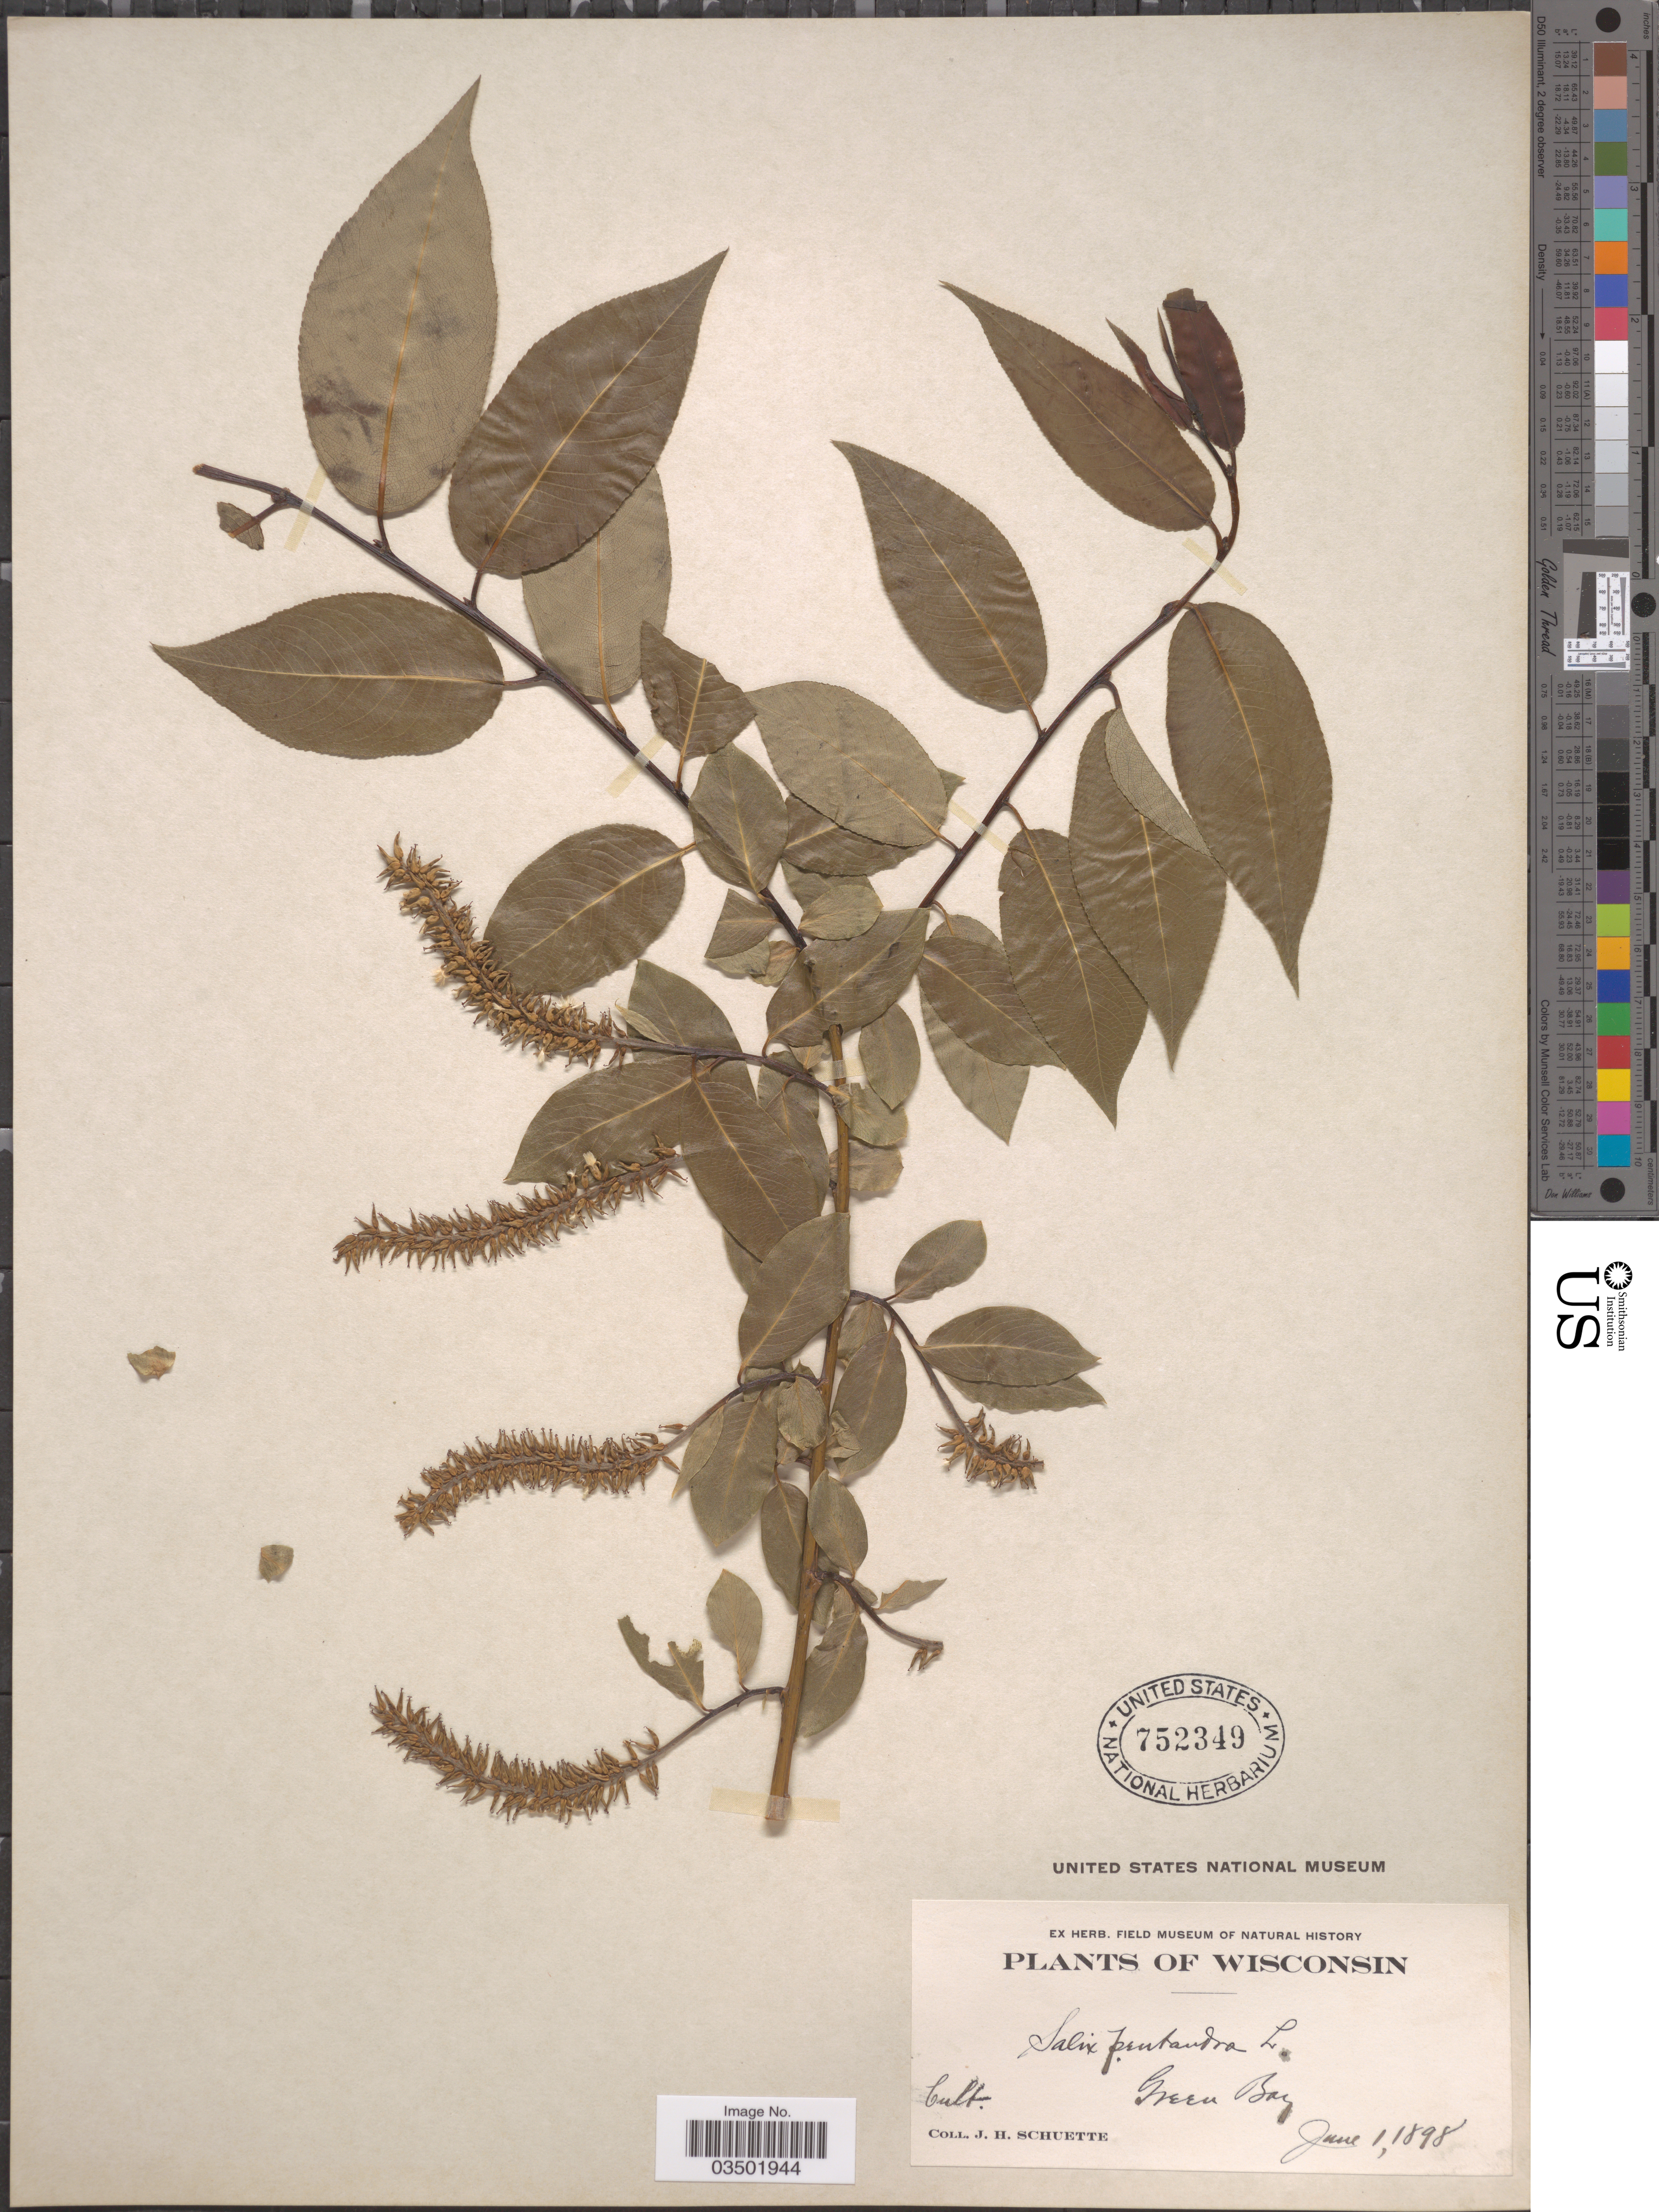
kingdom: Plantae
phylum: Tracheophyta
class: Magnoliopsida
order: Malpighiales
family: Salicaceae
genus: Salix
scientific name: Salix pentandra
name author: L.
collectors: J. H. Schuette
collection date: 1898-06-01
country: United States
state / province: Wisconsin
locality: Green Bay.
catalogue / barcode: US 752349